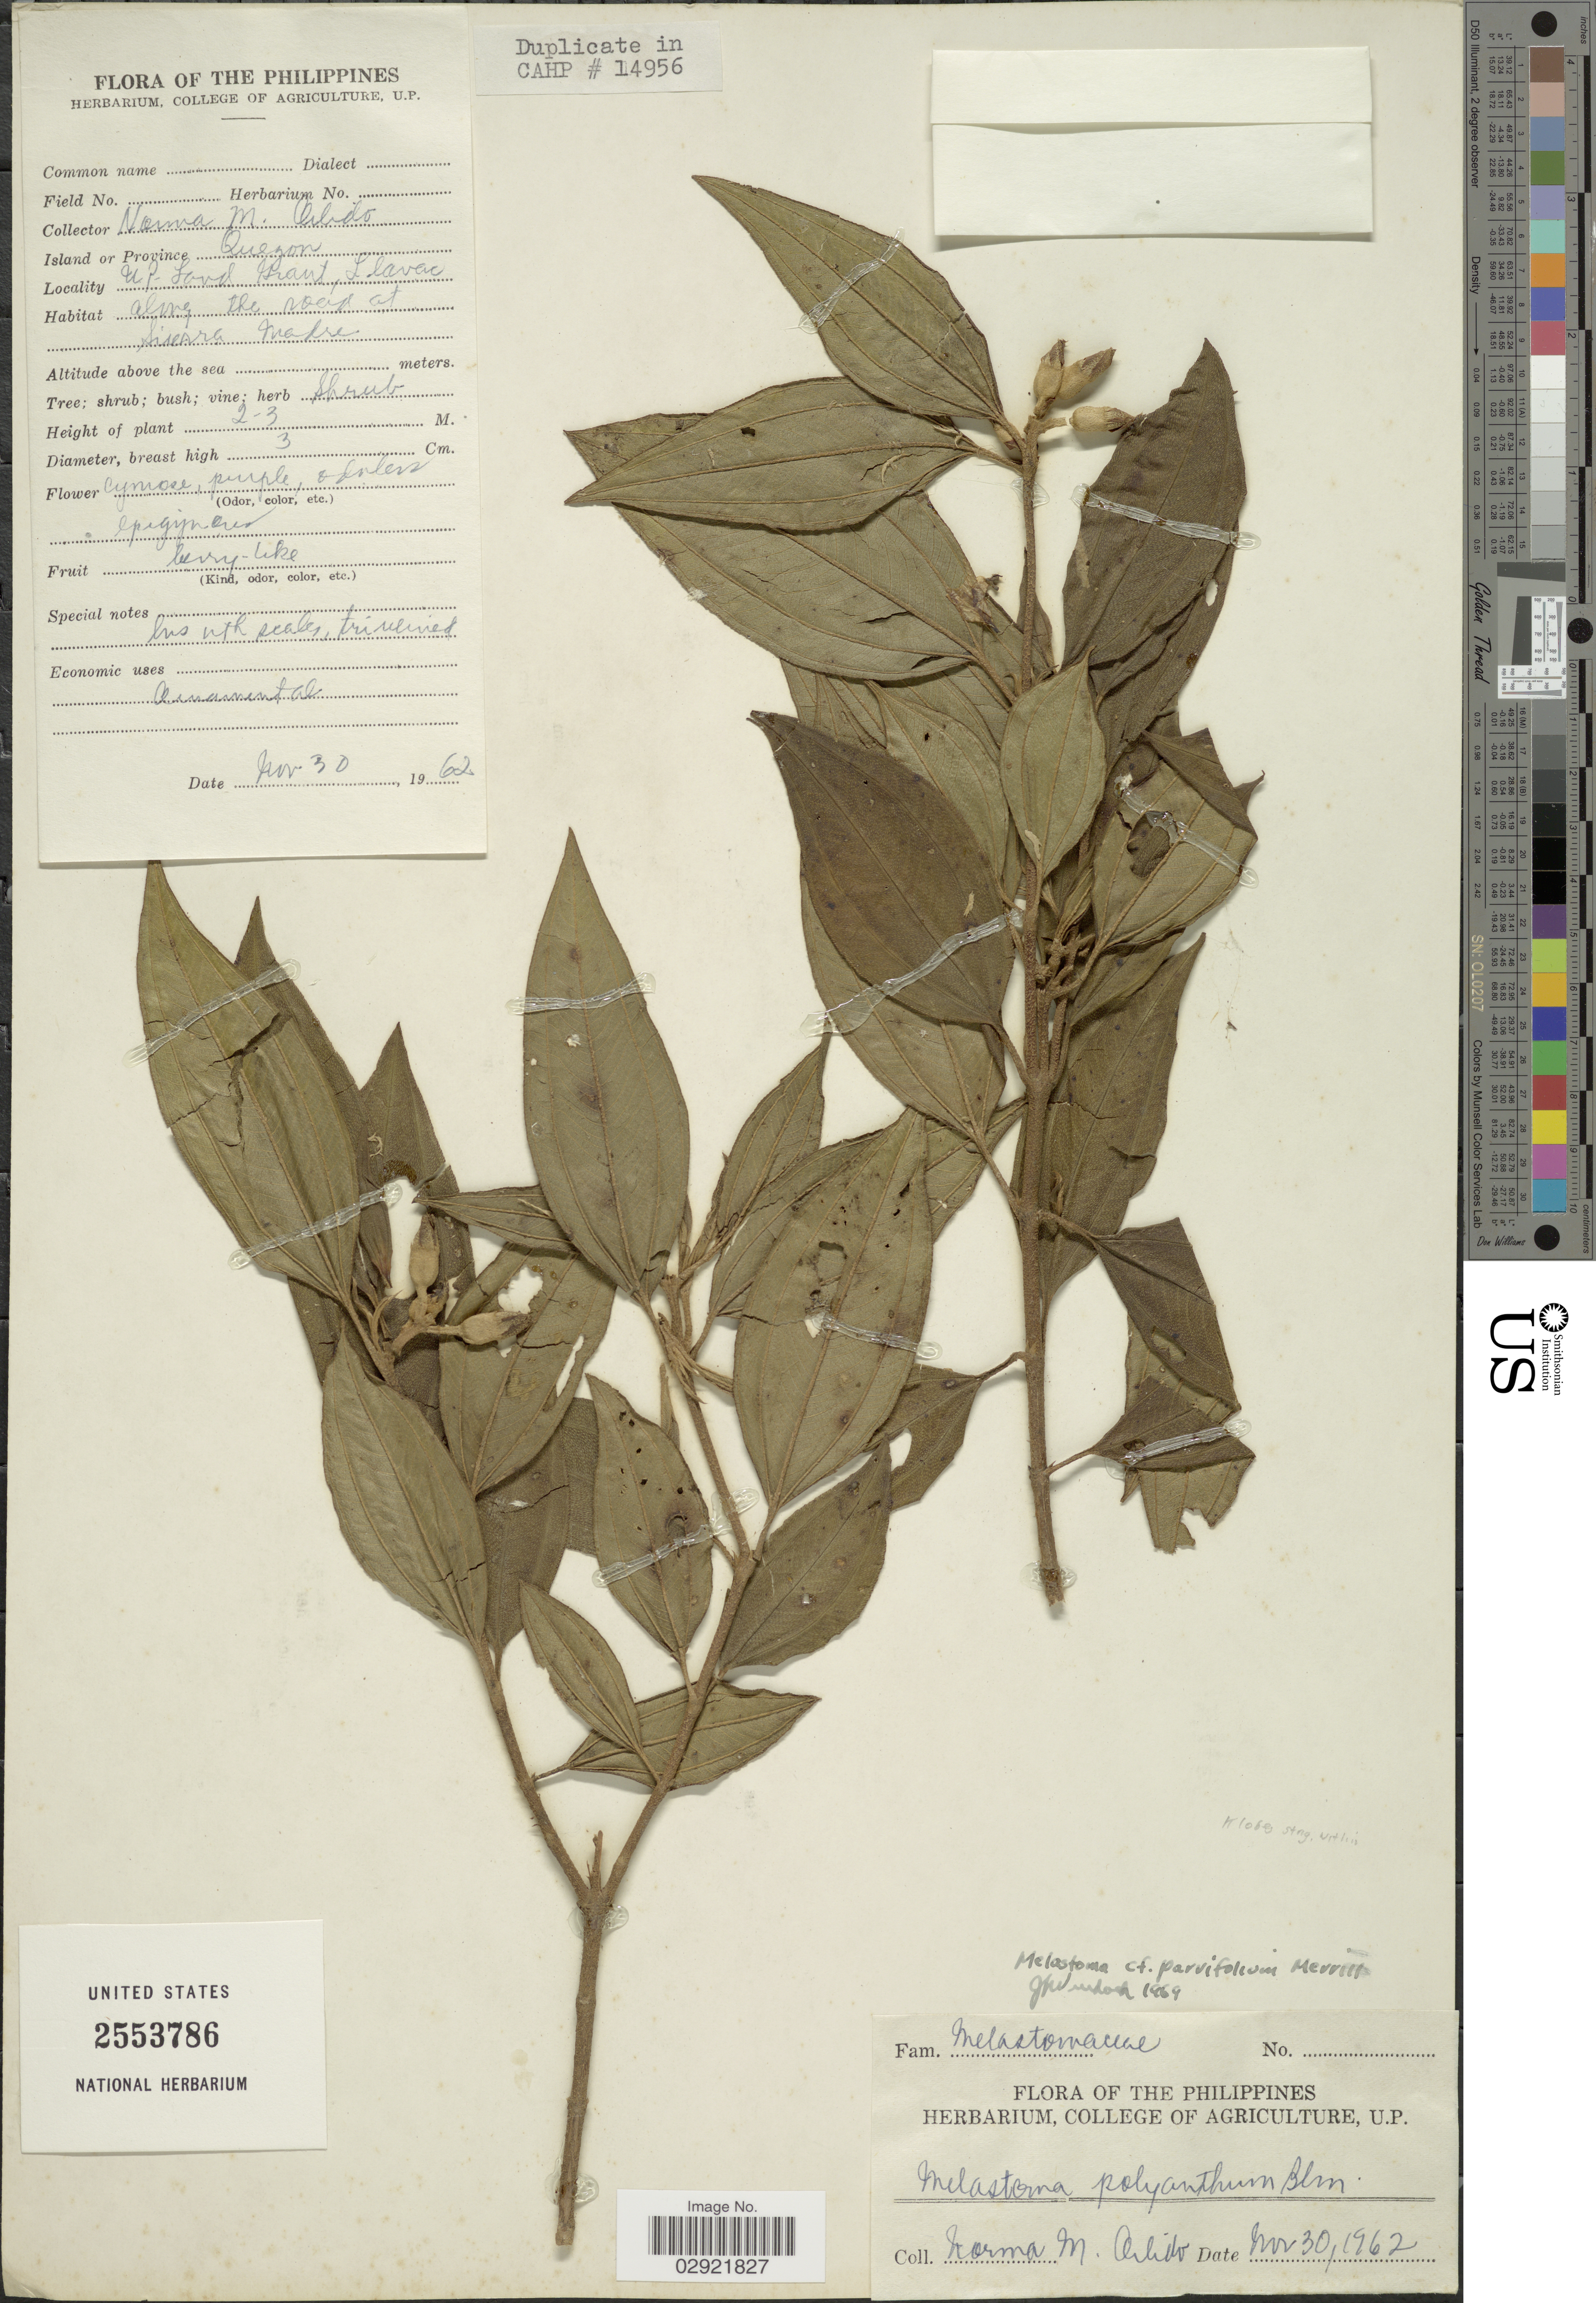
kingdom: Plantae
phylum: Tracheophyta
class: Magnoliopsida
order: Myrtales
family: Melastomataceae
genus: Melastoma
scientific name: Melastoma malabathricum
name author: L.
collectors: N. Orlido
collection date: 1962-11-30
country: Philippines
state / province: Calabarzon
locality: Island or Province Quezon. N.P. Land Grant, Llaverc along the road at Sierra Madre.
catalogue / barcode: US 2553786